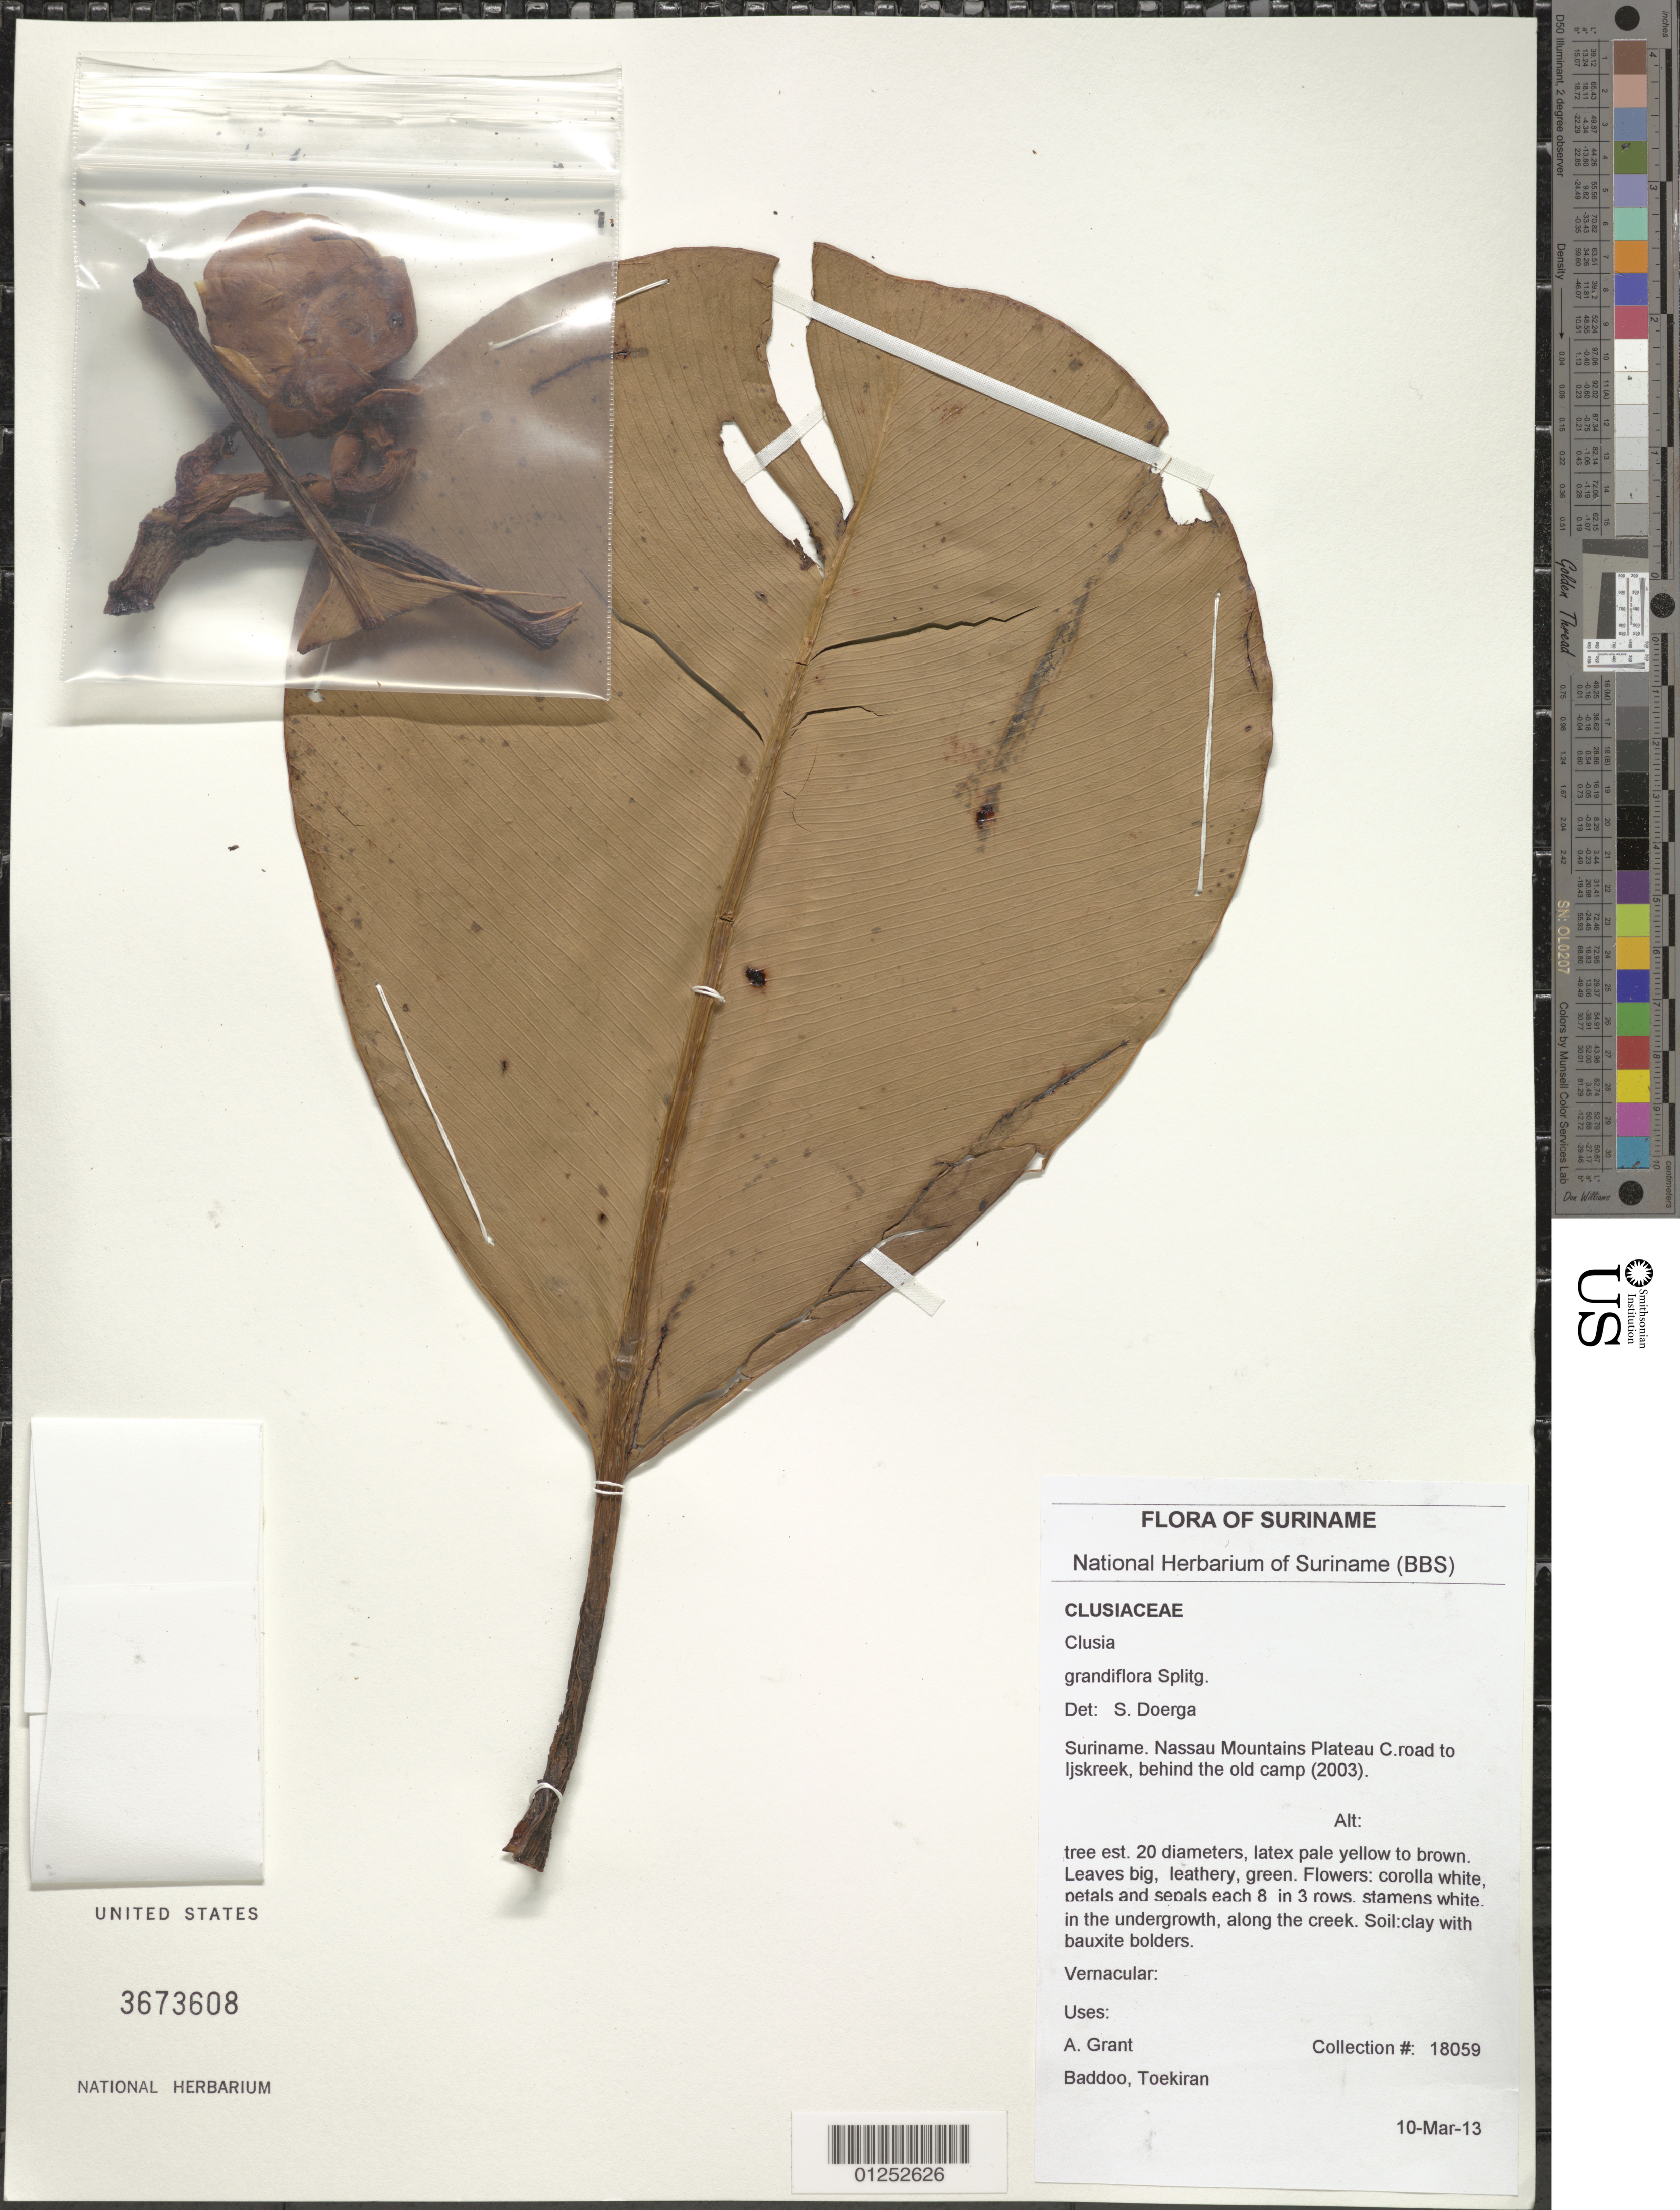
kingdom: Plantae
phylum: Tracheophyta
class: Magnoliopsida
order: Malpighiales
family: Clusiaceae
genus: Clusia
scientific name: Clusia grandiflora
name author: Splitg.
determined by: Doerga, S.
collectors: A. Grant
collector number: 18059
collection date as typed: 10-Mar-13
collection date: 2010-03-13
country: Suriname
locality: Nassau Mountains Plateau C. Road to ljskreek, behind the old camp (2003)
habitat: In undergrowth along the creek. Soil: clay with bauxite boulders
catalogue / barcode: US 3673708